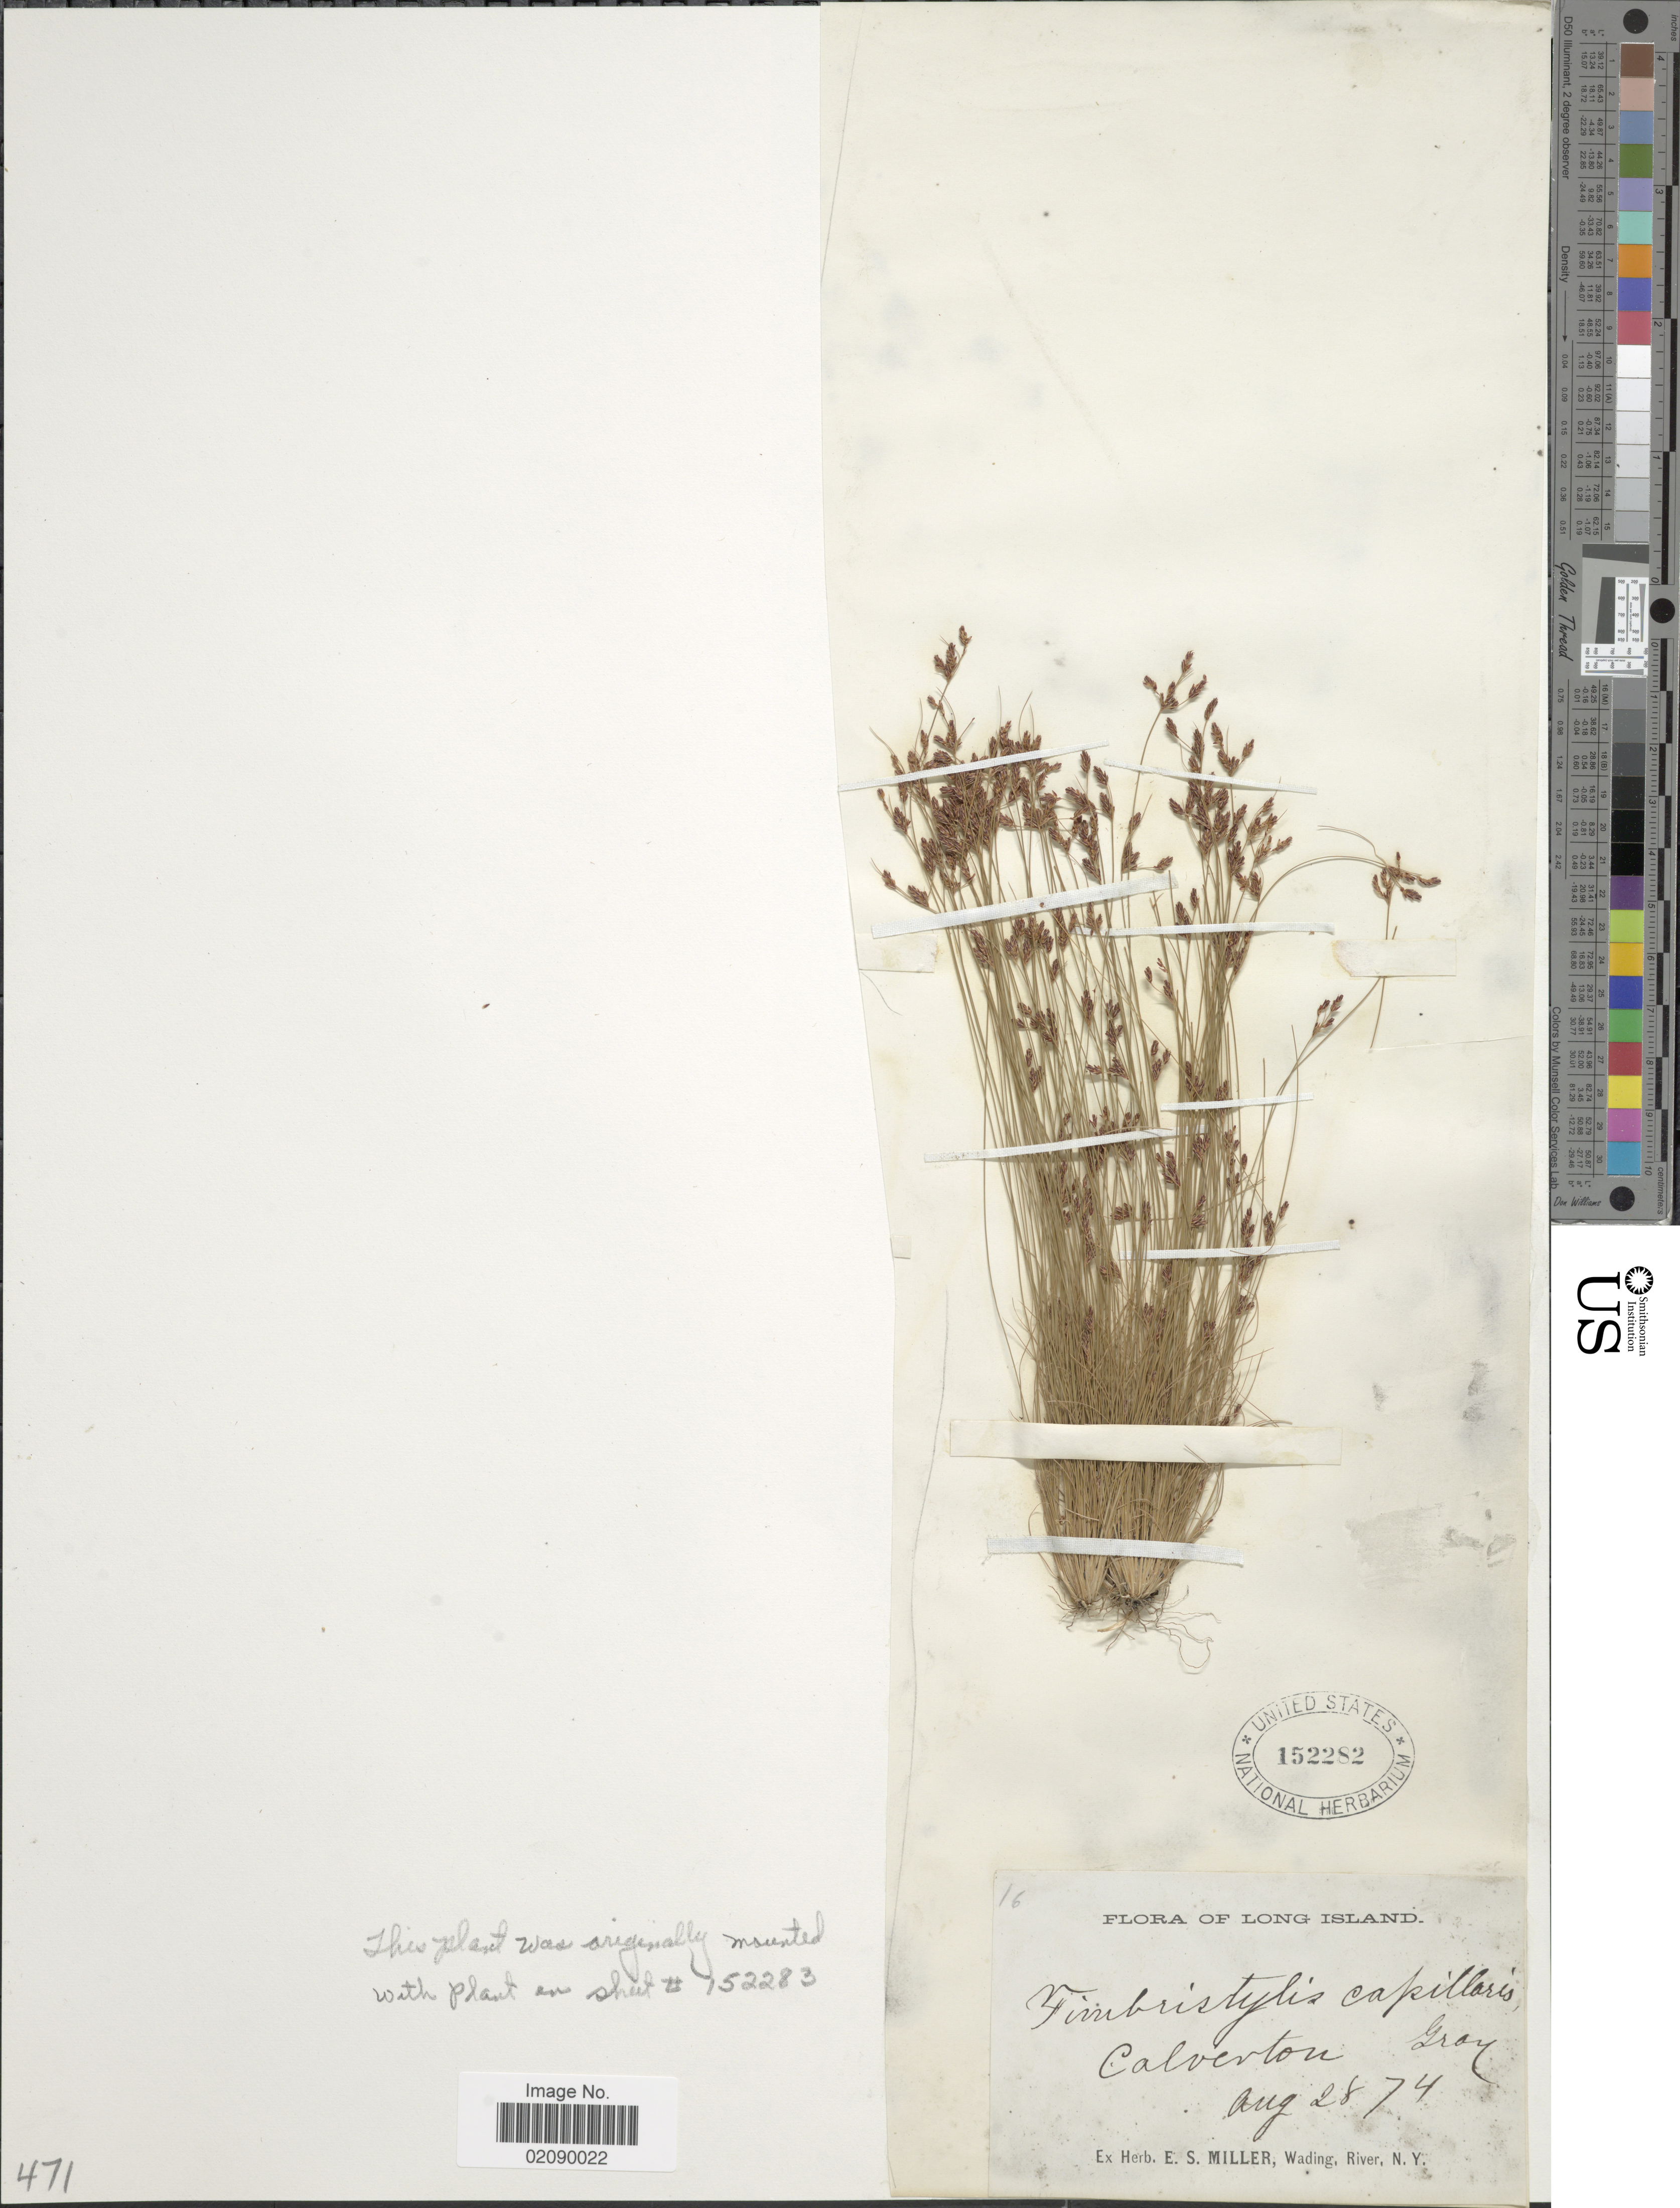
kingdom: Plantae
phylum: Tracheophyta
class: Liliopsida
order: Poales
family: Cyperaceae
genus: Bulbostylis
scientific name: Bulbostylis capillaris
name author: (L.) Kunth ex C.B. Clarke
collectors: ex herb. E. S. Miller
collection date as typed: Transcribed d/m/y: 28/8/74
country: United States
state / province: New York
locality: Long Island, Calverton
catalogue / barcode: US 152282